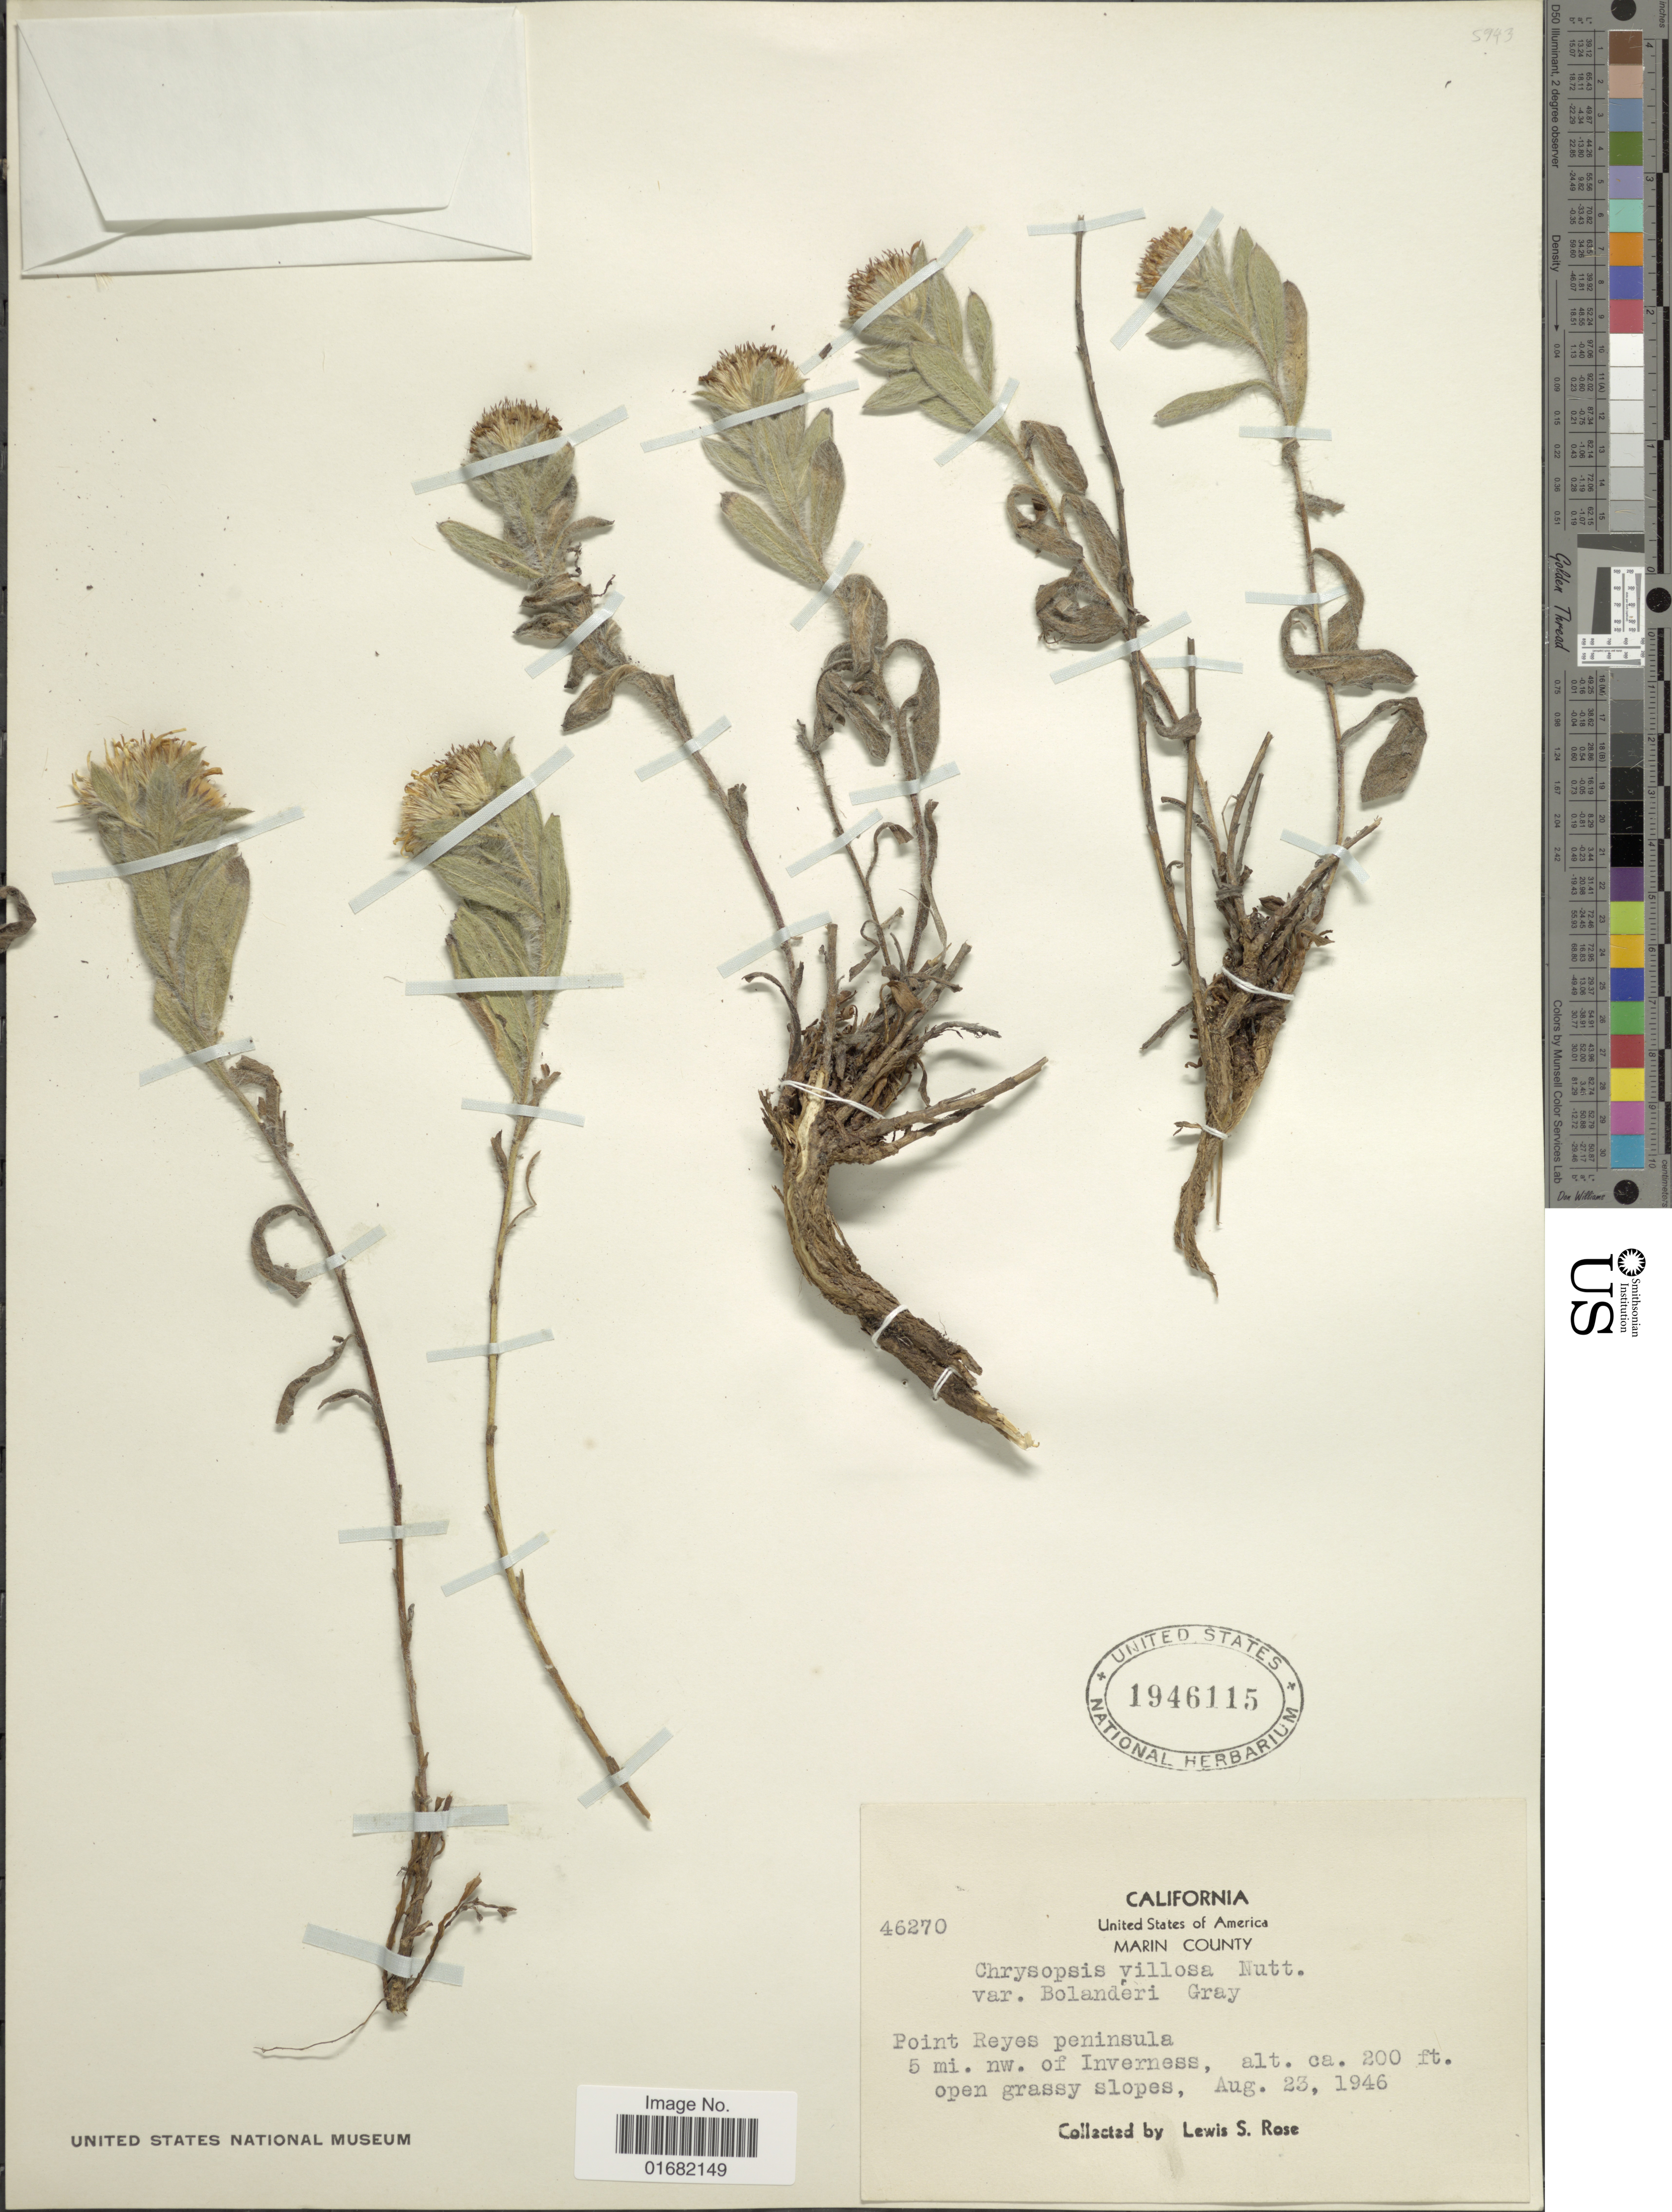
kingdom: Plantae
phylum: Tracheophyta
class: Magnoliopsida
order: Asterales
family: Asteraceae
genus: Heterotheca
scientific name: Heterotheca bolanderi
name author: (A. Gray) V.L. Harms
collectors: L. S. Rose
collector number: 46270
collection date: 1946-08-23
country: United States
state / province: California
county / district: Marin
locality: Marin County. Point Reyes peninsula. 5 mi. nw. of Inverness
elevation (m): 61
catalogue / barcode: US 1946115